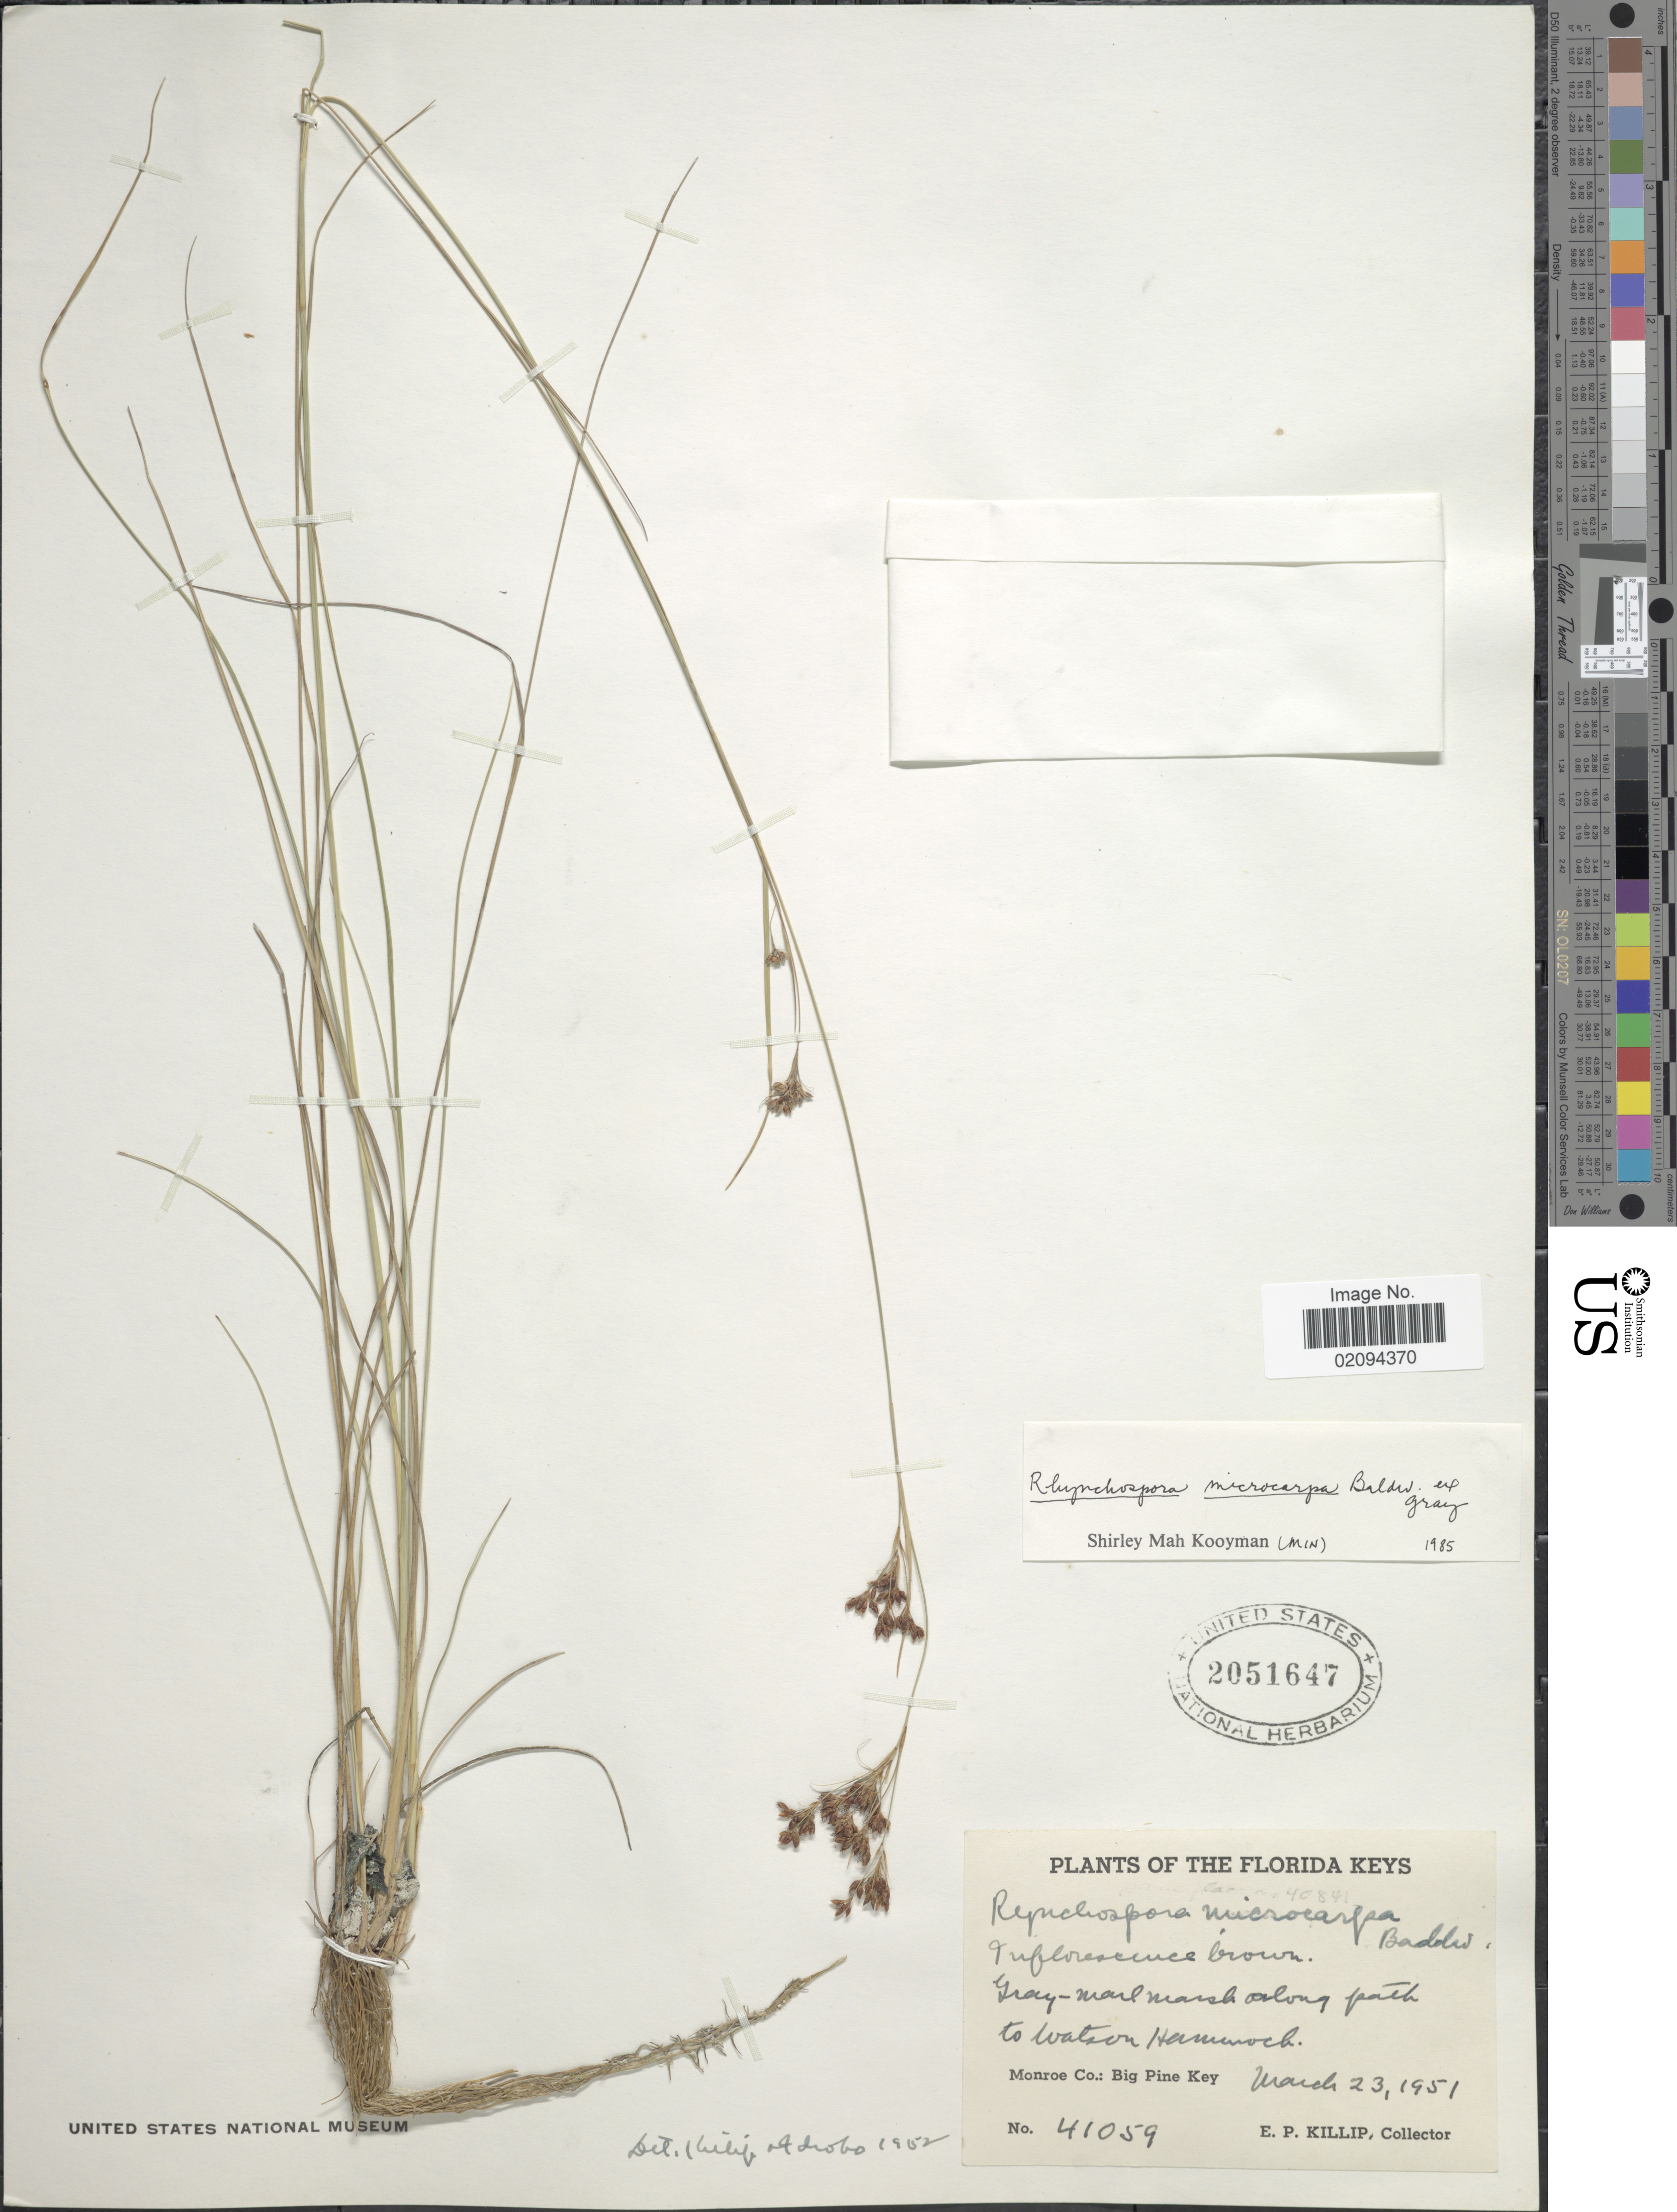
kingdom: Plantae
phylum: Tracheophyta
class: Liliopsida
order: Poales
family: Cyperaceae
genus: Rhynchospora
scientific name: Rhynchospora microcarpa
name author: Baldwin ex A. Gray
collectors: E. P. Killip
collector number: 41059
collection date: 1951-03-23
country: United States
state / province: Florida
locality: Florida Keys. marsh along path to Watson Hammock. Monroe Co.: Big Pine Key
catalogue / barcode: US 2051647